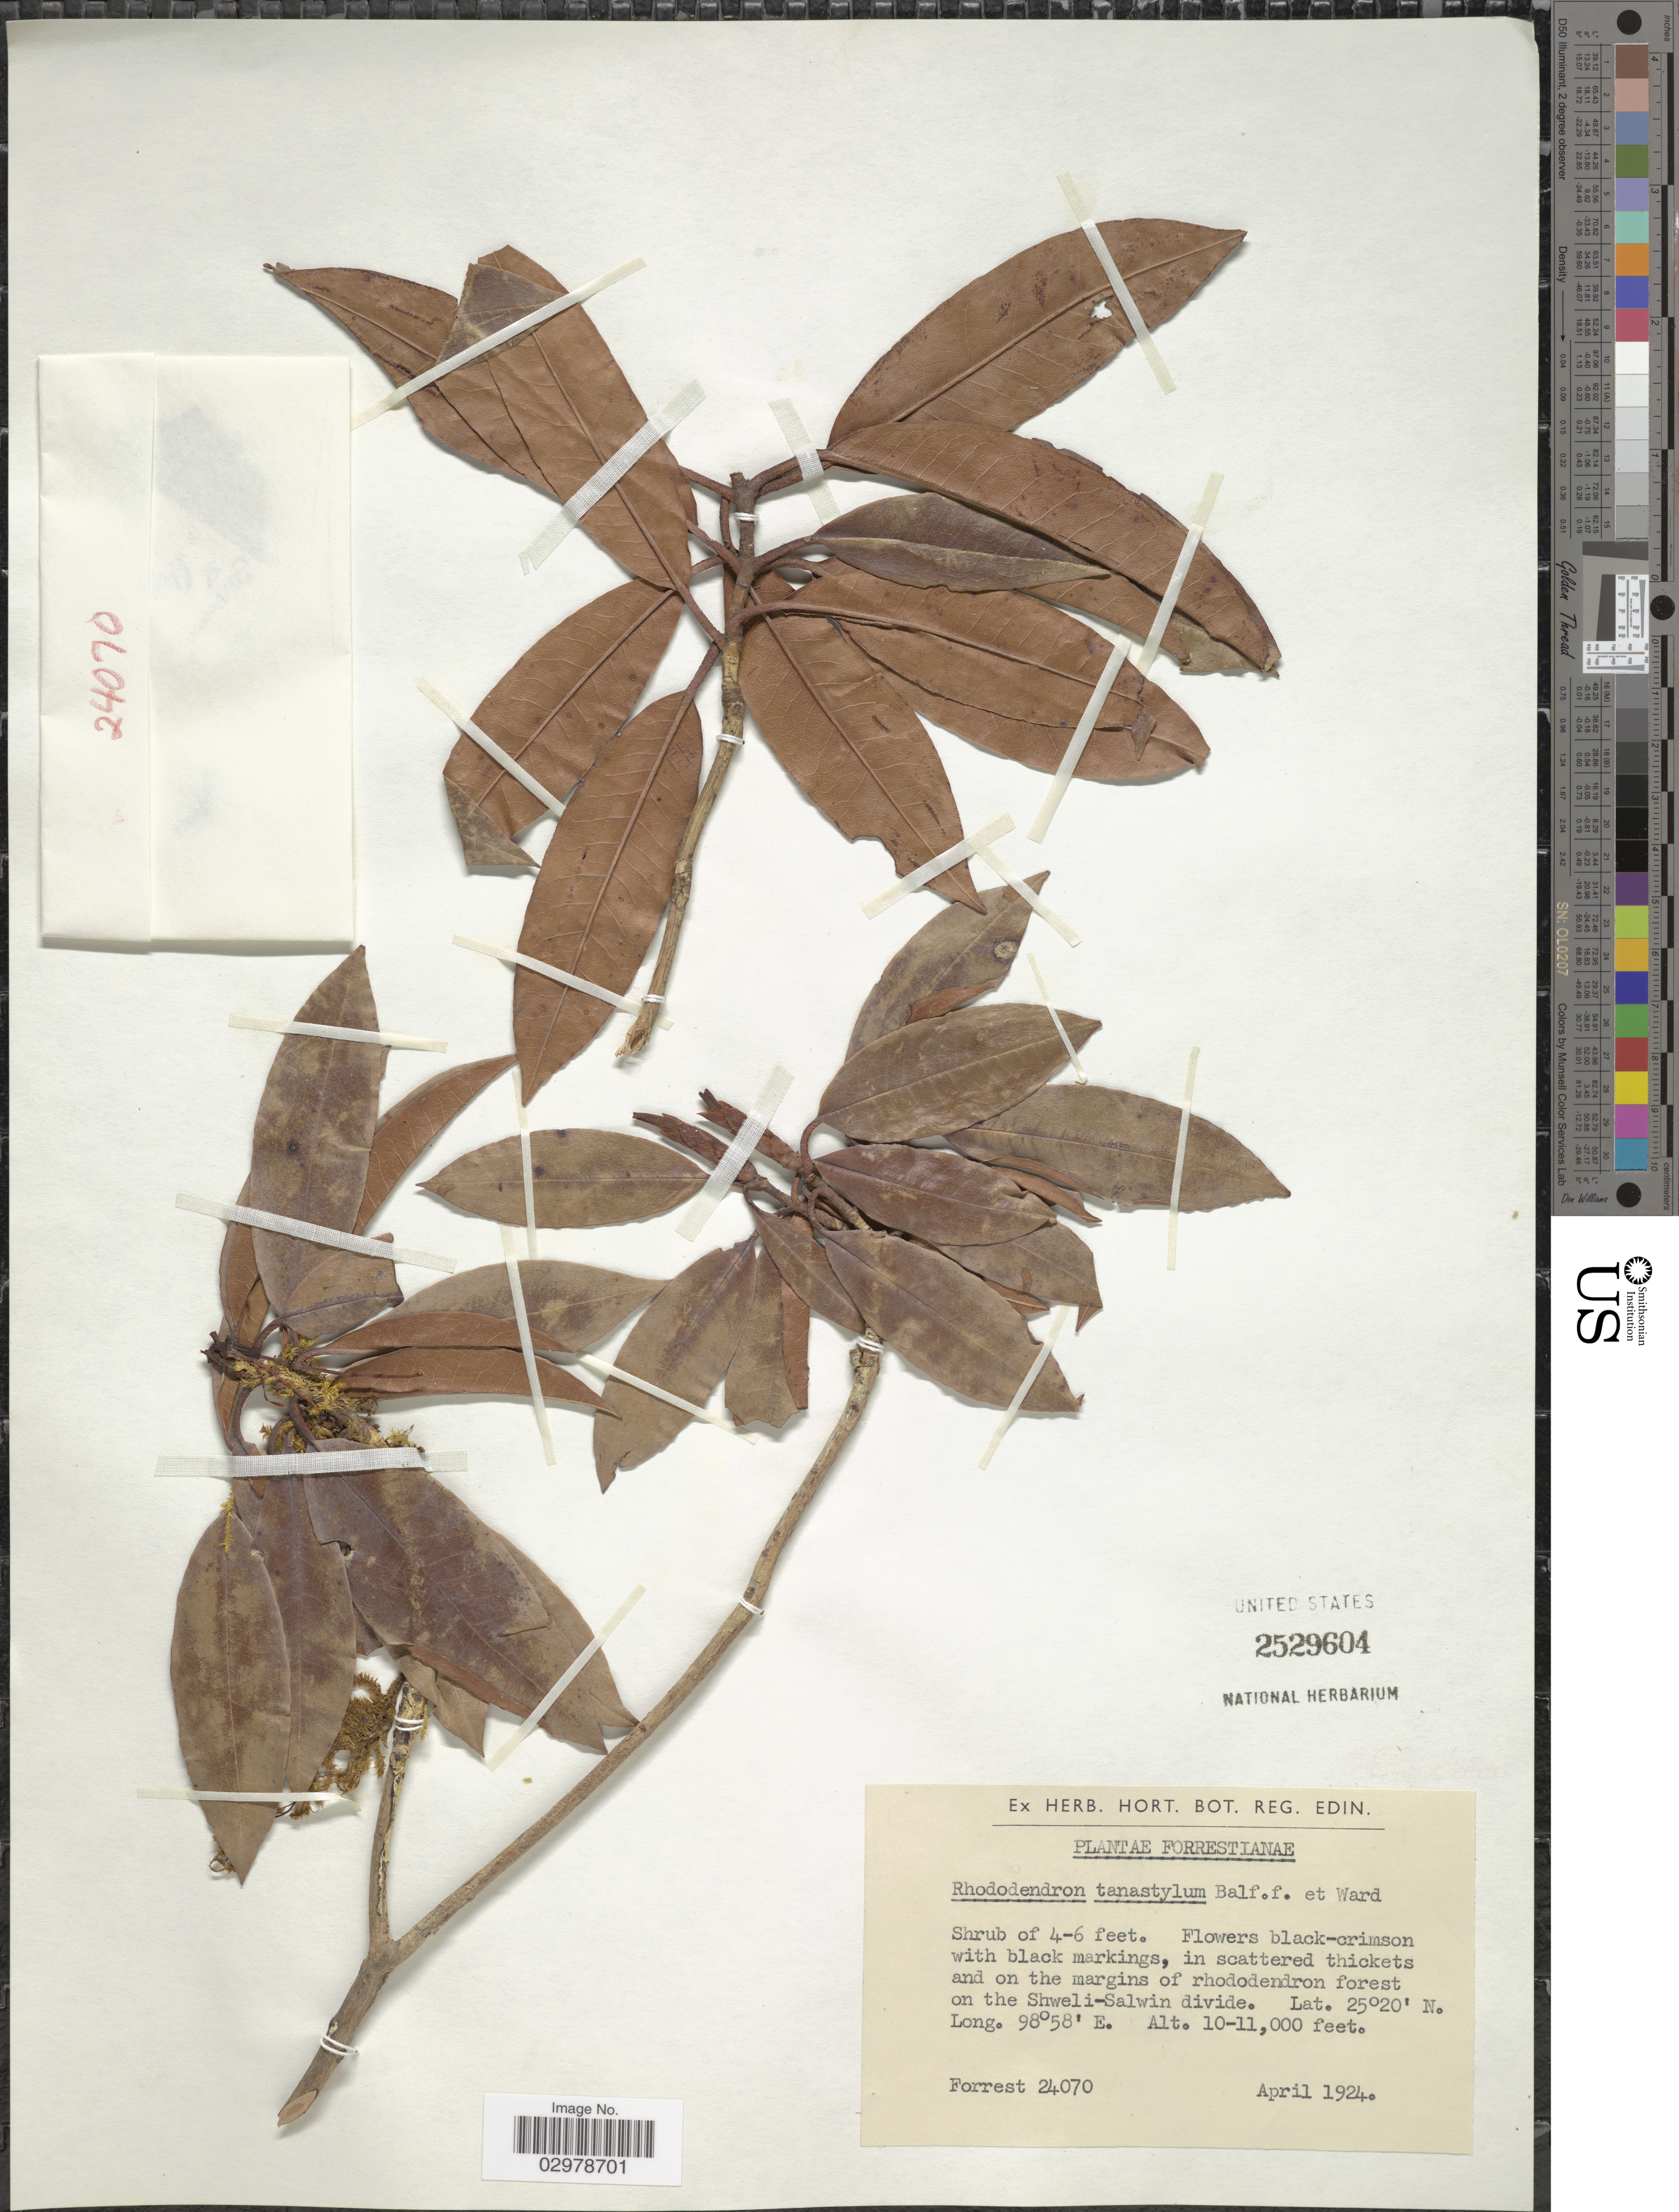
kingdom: Plantae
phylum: Tracheophyta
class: Magnoliopsida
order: Ericales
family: Ericaceae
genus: Rhododendron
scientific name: Rhododendron tanastylum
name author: Balf. f. & Kingdon-Ward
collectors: -. Forrest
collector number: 24070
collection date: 1924-04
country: China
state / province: Yunnan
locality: On the Shweli-Salwin divide.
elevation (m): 3048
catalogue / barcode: US 2529604